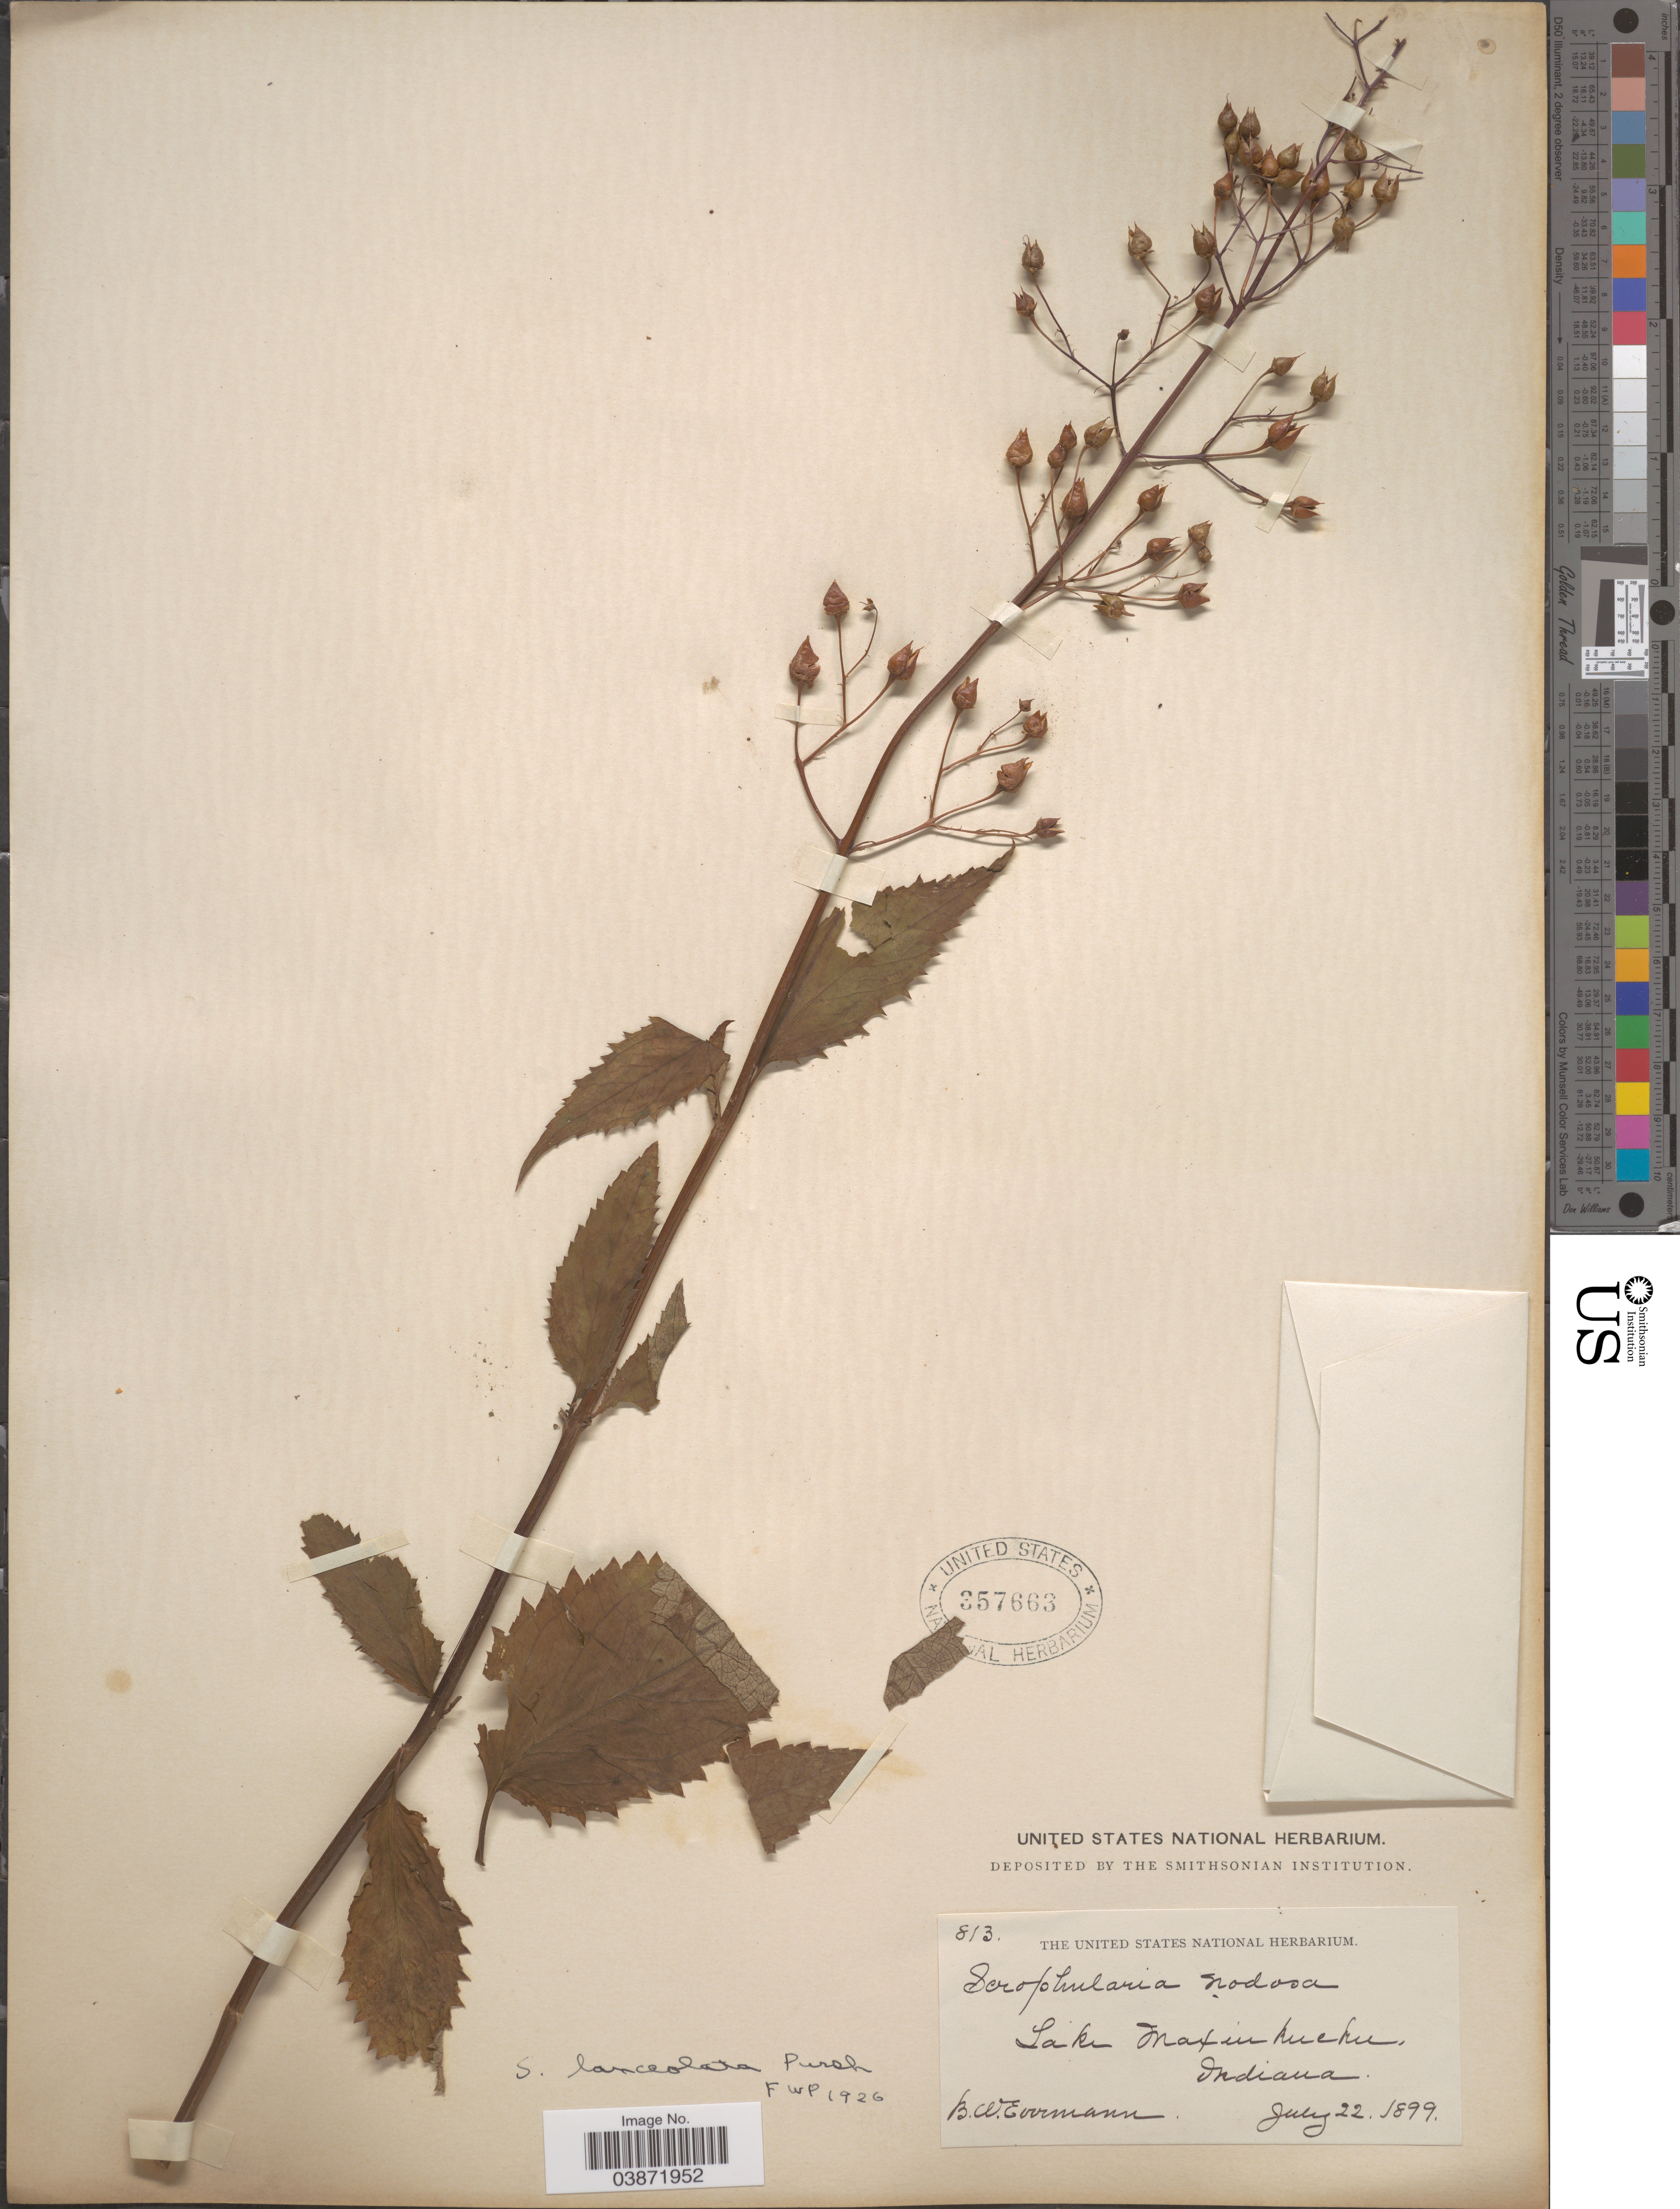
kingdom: Plantae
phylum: Tracheophyta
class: Magnoliopsida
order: Lamiales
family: Scrophulariaceae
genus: Scrophularia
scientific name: Scrophularia lanceolata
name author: Pursh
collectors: B. W. Evermann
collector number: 813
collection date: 1899-07-22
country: United States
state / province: Indiana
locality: Lake Maxinkuckee.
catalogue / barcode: US 357663